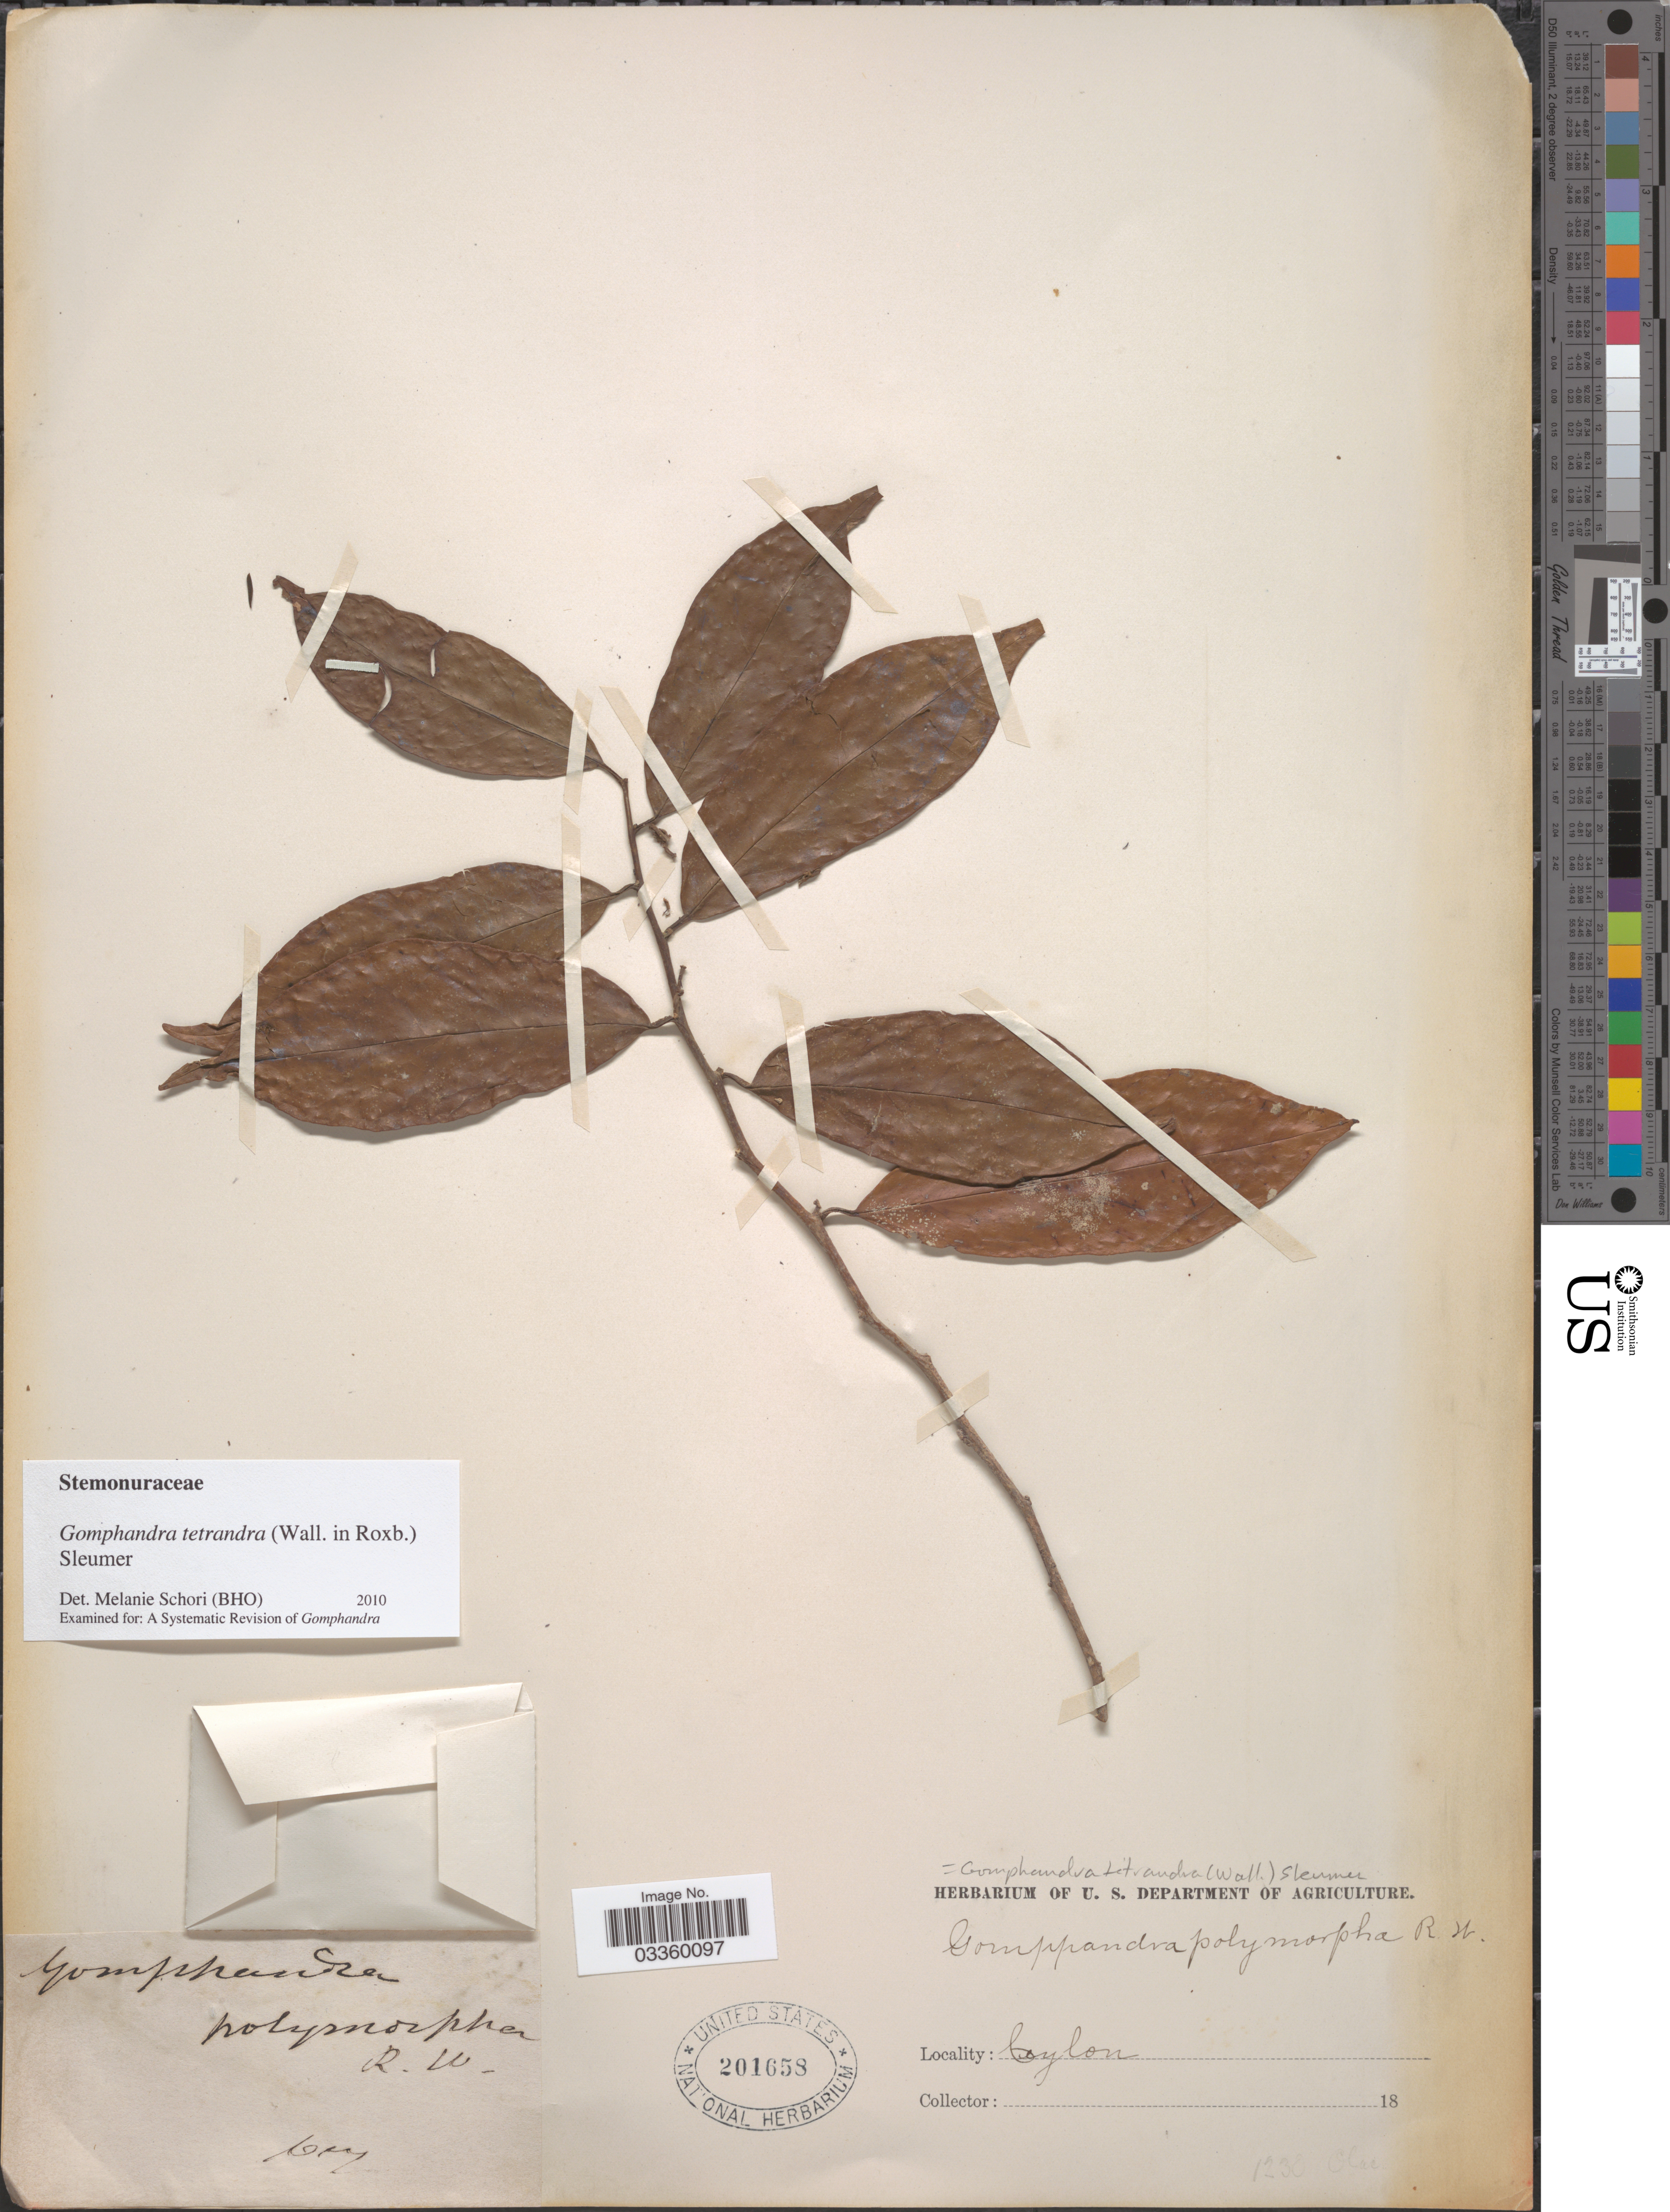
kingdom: Plantae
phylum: Tracheophyta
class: Magnoliopsida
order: Cardiopteridales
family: Stemonuraceae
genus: Gomphandra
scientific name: Gomphandra tetrandra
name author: (Wall.) Sleumer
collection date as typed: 18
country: Sri Lanka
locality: Ceylon.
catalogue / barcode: US 201658